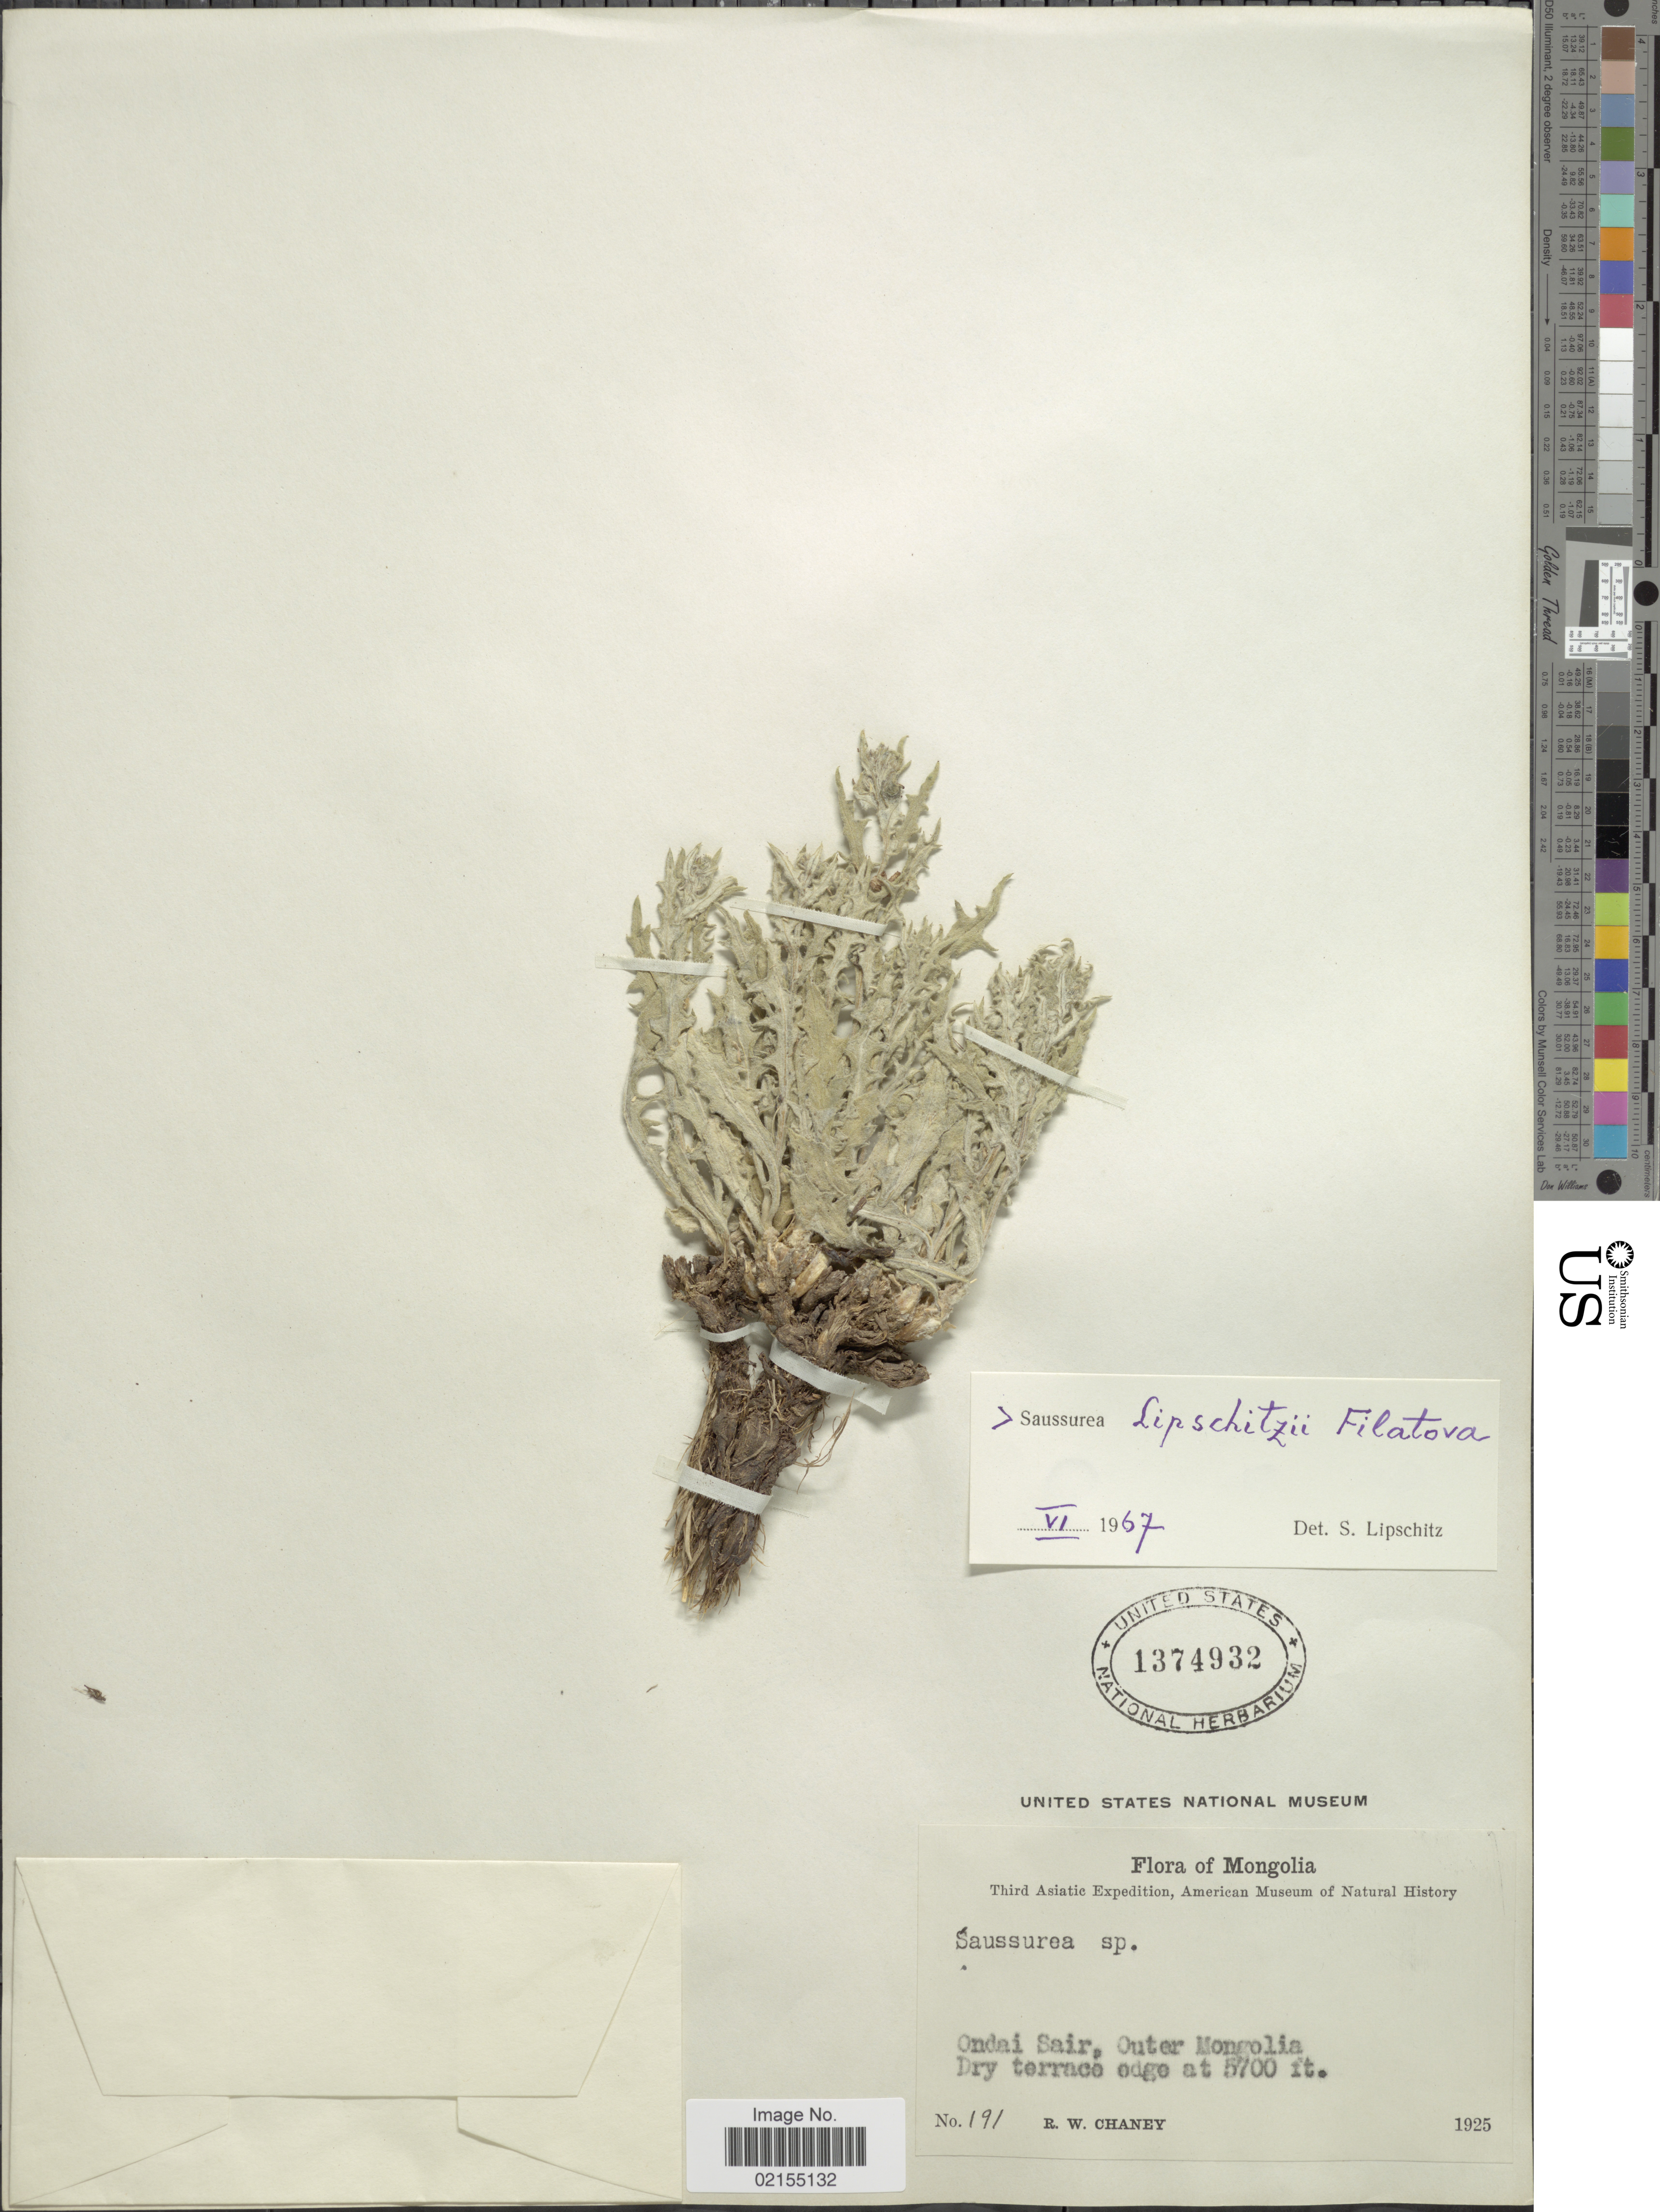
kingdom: Plantae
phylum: Tracheophyta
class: Magnoliopsida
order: Asterales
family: Asteraceae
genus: Saussurea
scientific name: Saussurea lipschitzii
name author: Filatova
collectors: R. Chaney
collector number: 191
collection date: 1925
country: Mongolia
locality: Ondai Sair, Outer Mongolia, Drey terraco edge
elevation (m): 1737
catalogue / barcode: US 1374932